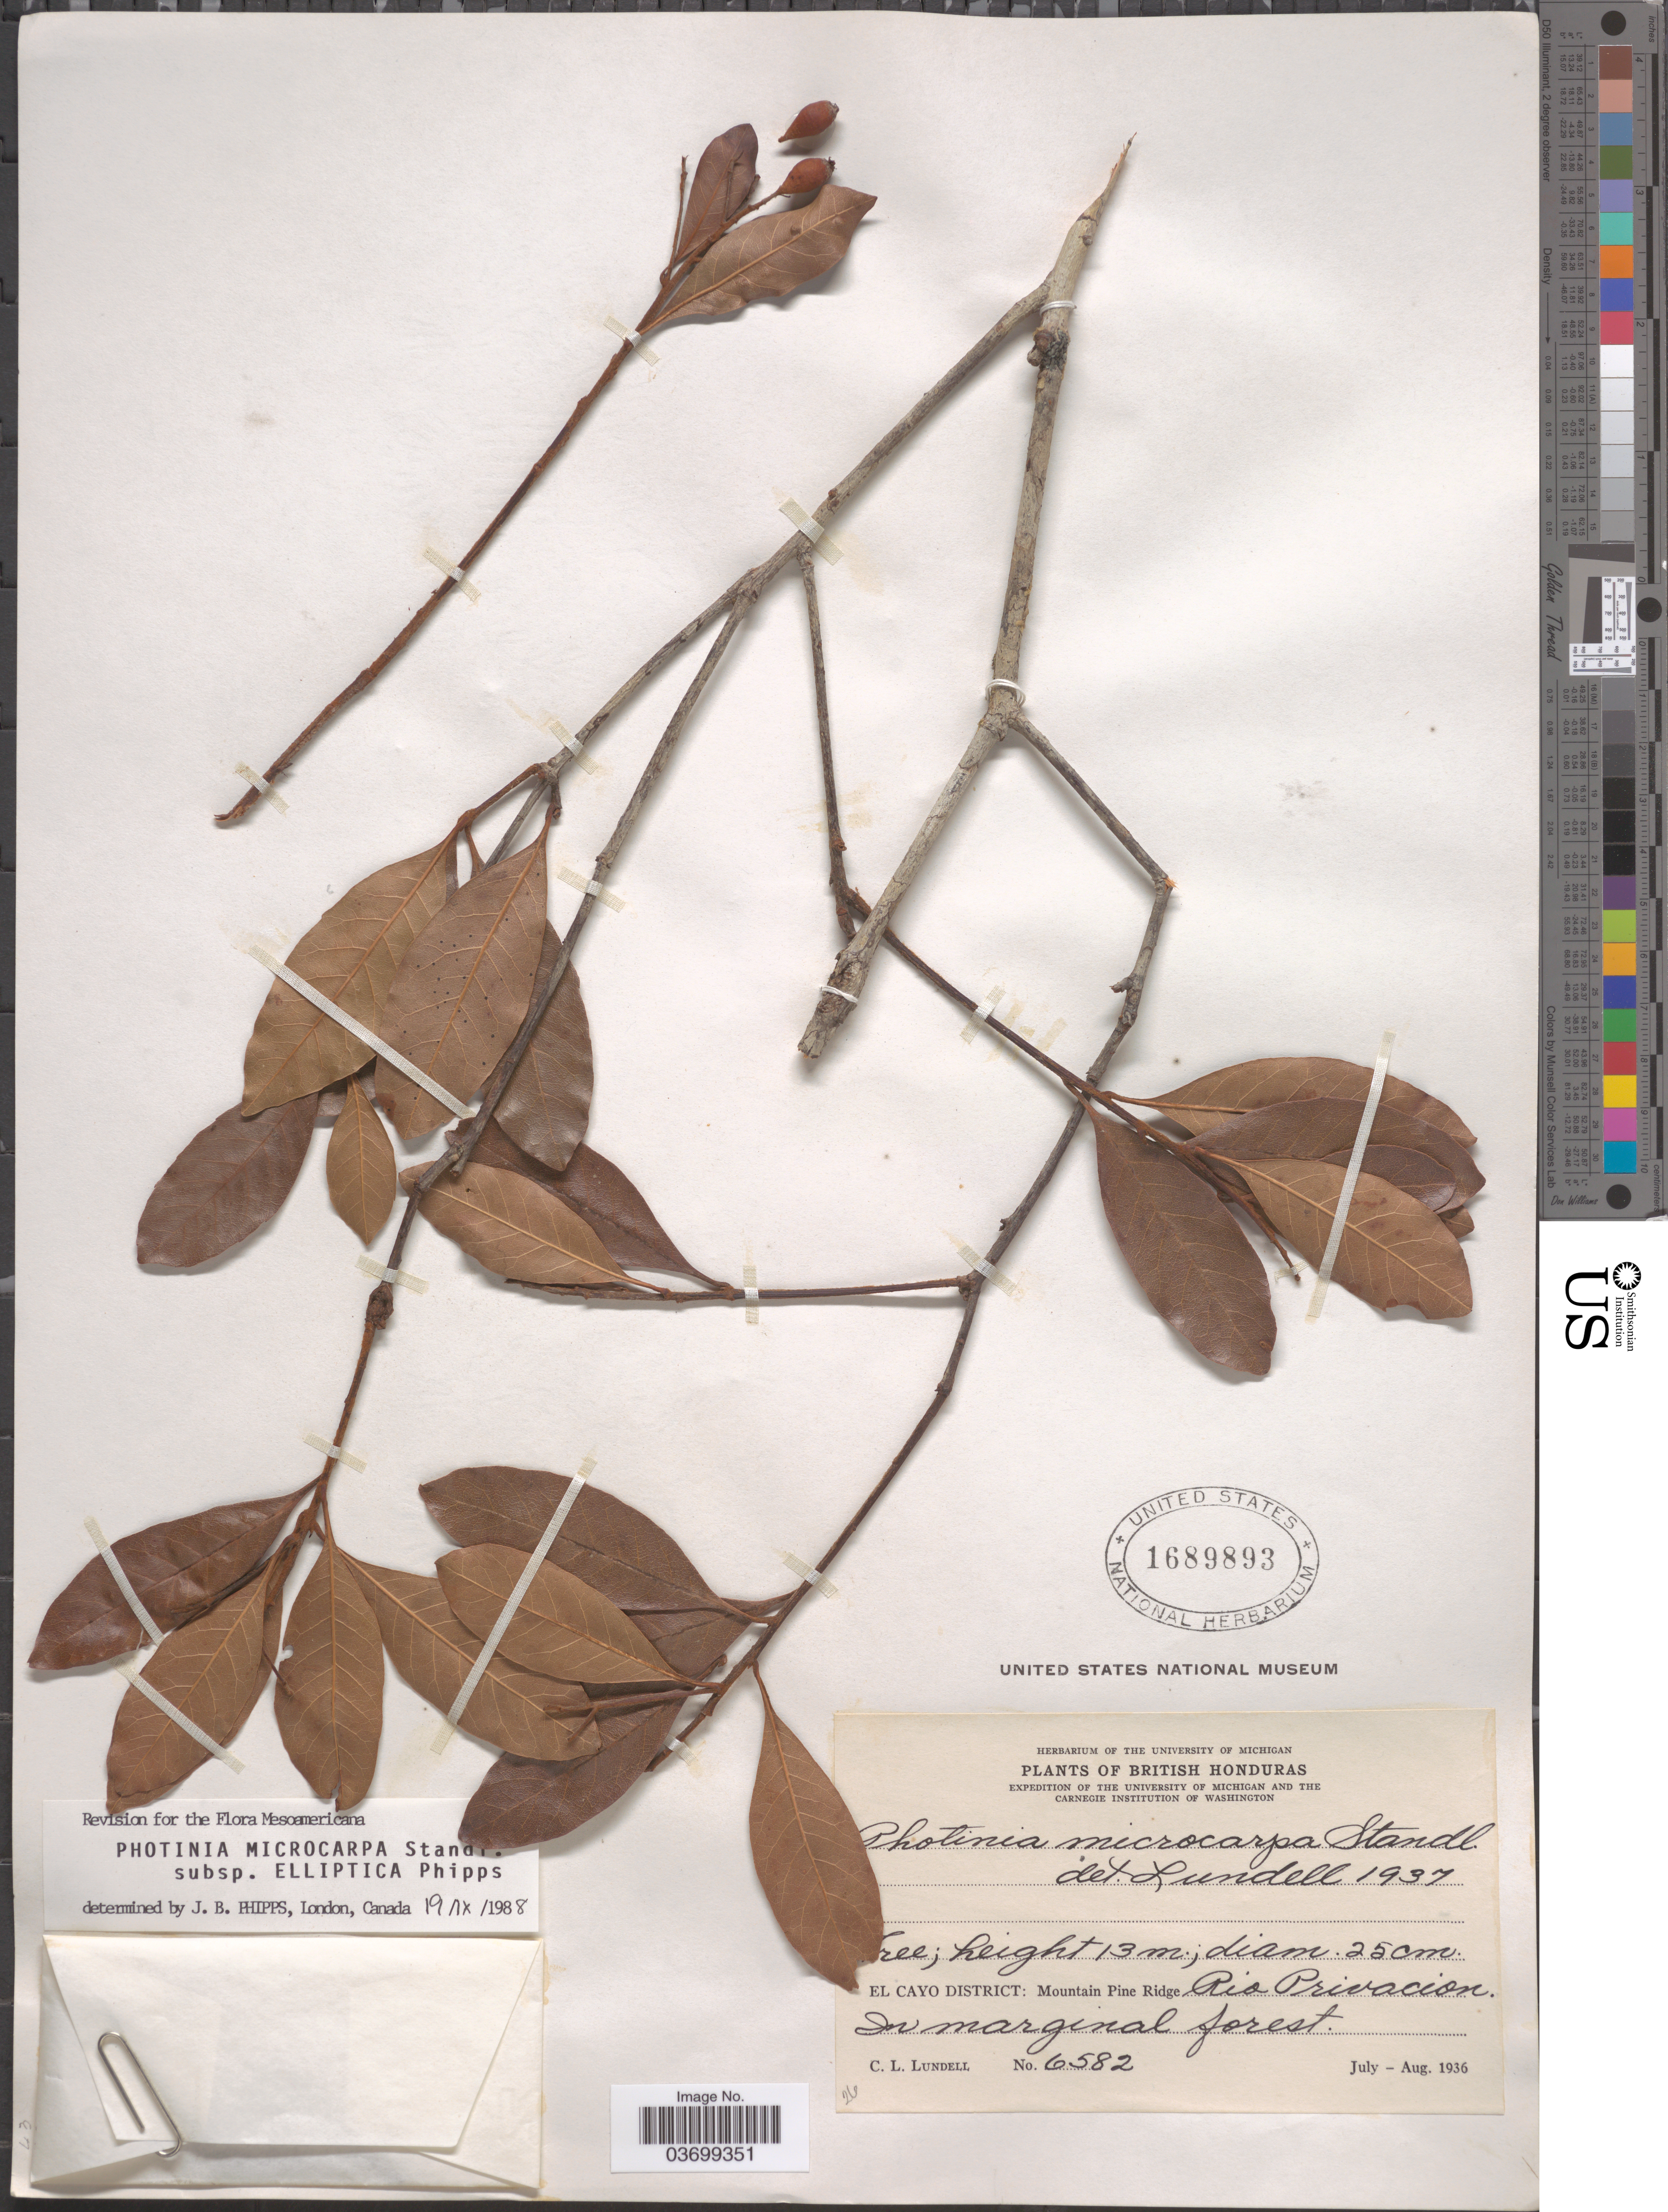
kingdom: Plantae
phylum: Tracheophyta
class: Magnoliopsida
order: Rosales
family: Rosaceae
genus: Phippsiomeles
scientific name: Phippsiomeles microcarpa subsp. elliptica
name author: (J.B. Phipps) B.B. Liu & J. Wen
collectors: C. L. Lundell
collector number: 6582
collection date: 1936-07/1936-08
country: Belize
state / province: Cayo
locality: British Honduras. El Cayo District: Mountain Pine Ridge Rio Privacion.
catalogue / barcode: US 1689893